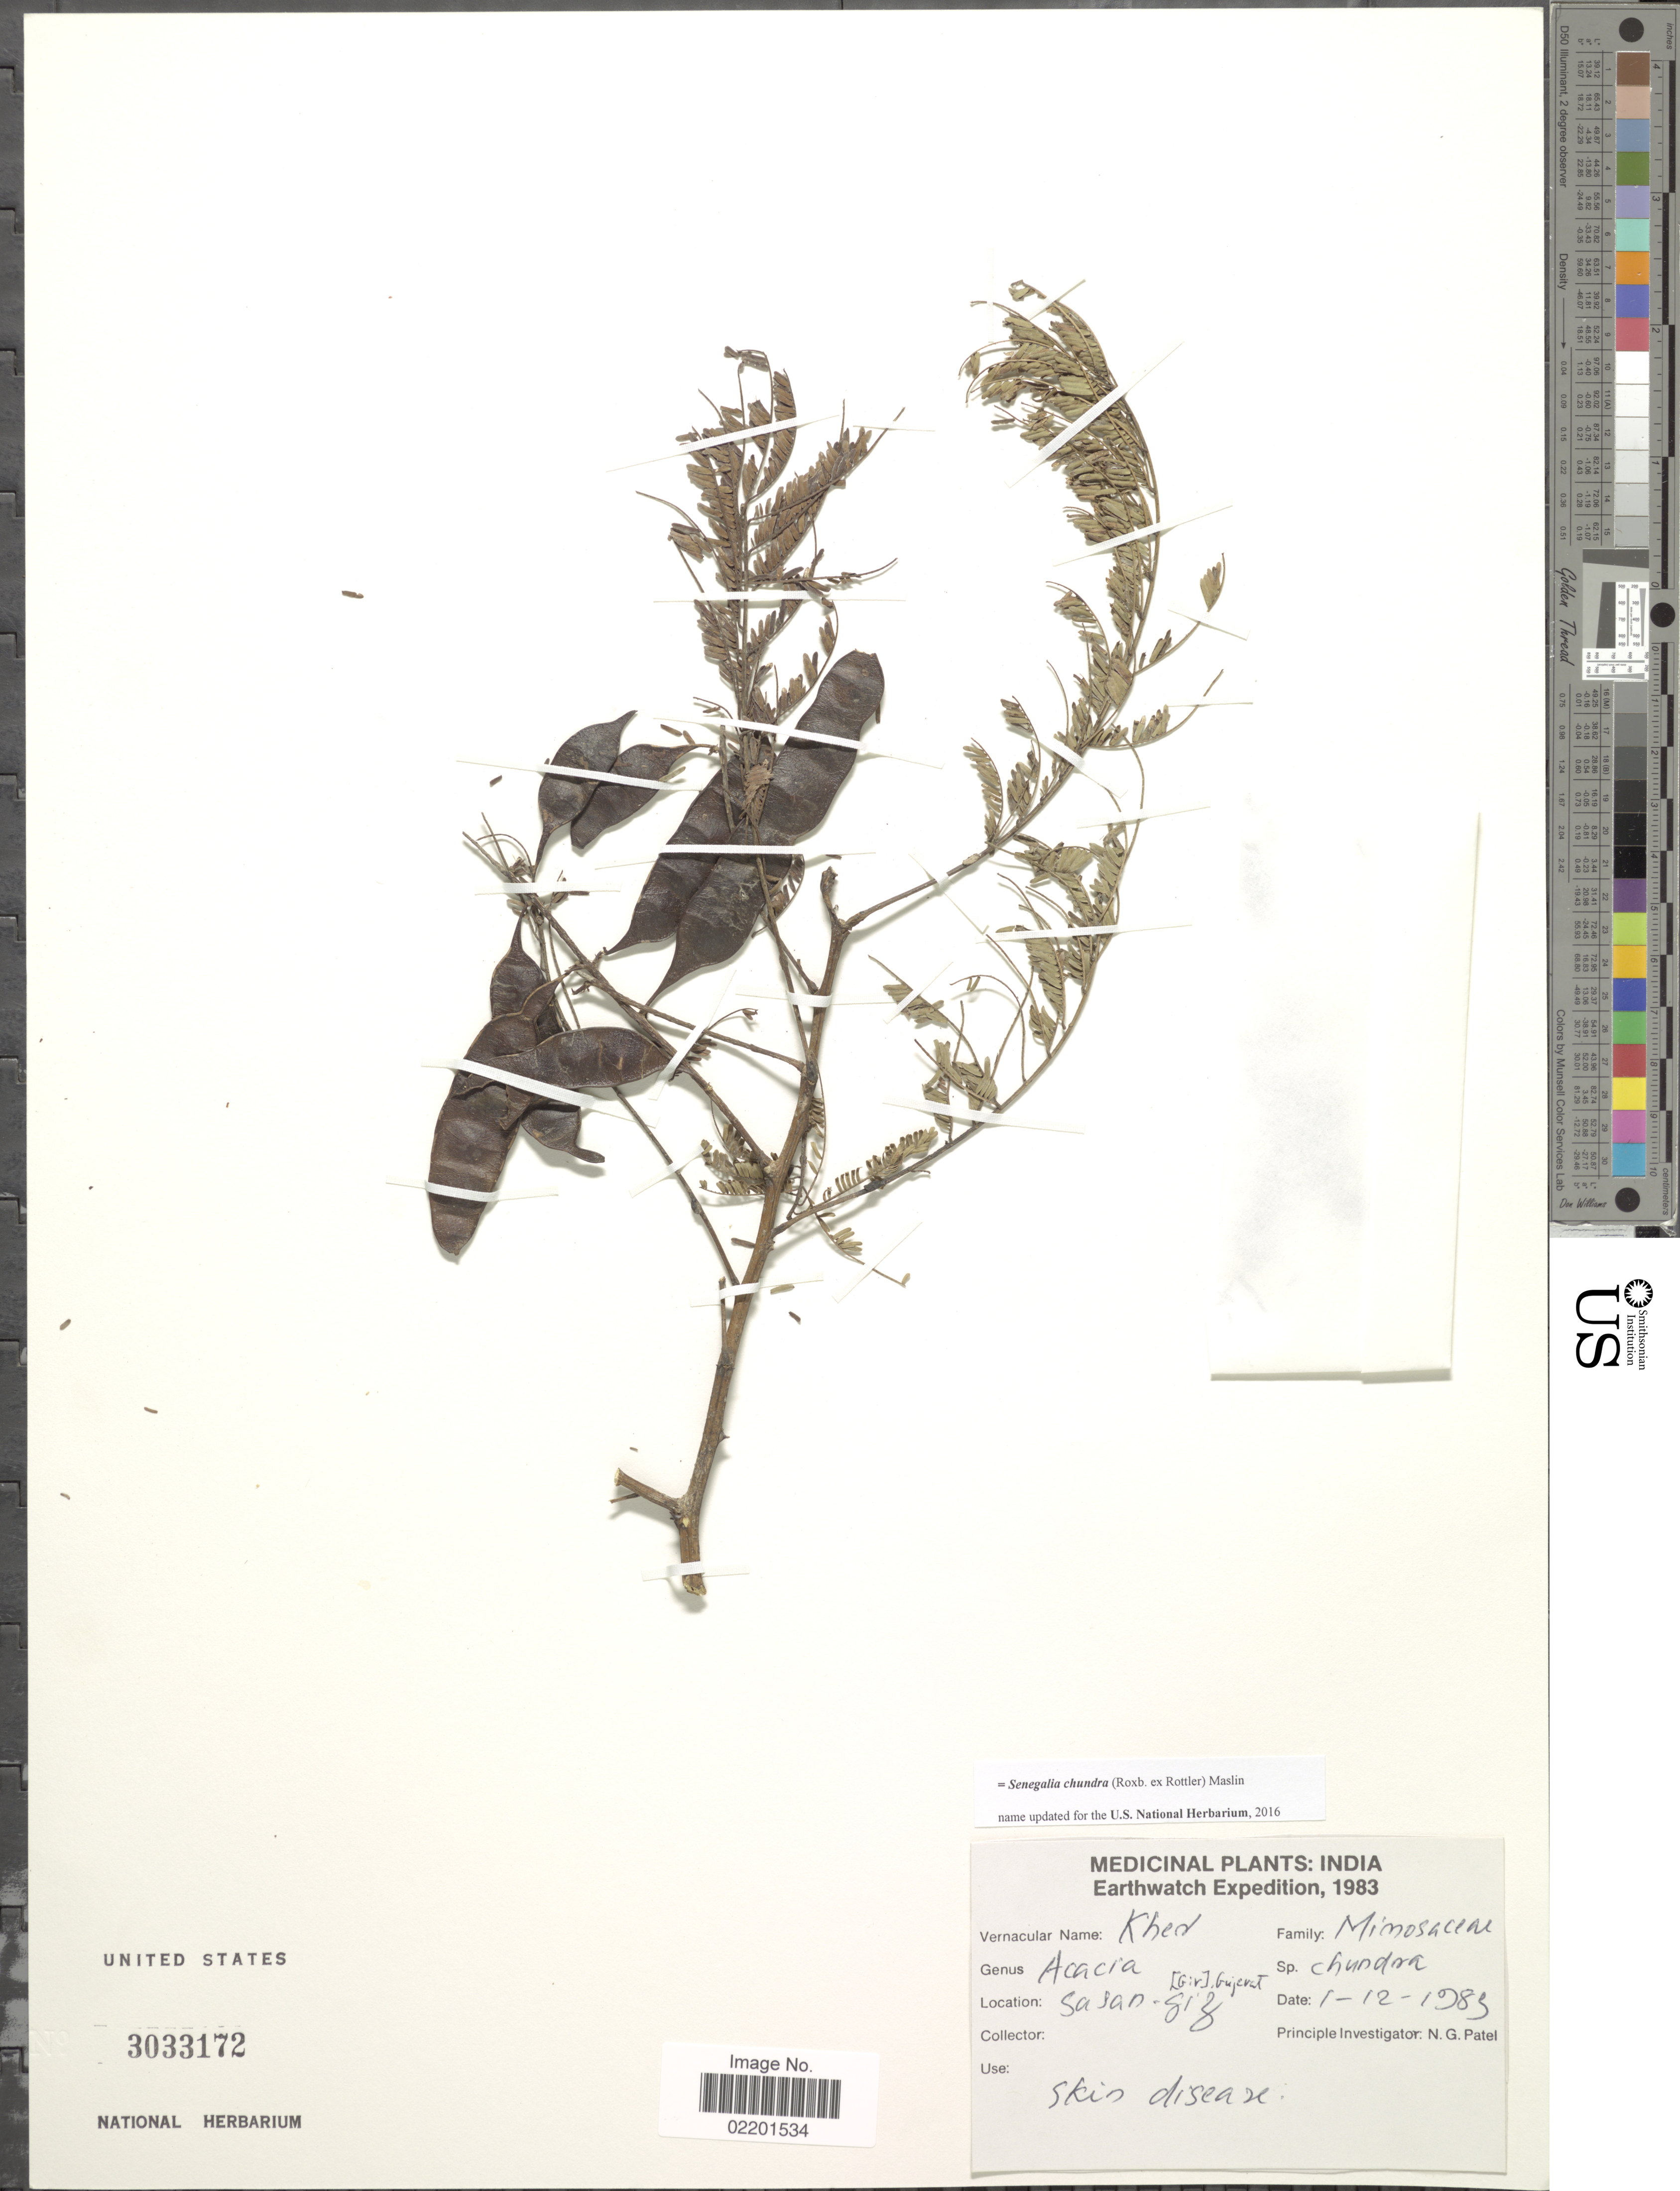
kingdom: Plantae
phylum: Tracheophyta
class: Magnoliopsida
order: Fabales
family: Fabaceae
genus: Senegalia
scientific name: Senegalia chundra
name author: (Roxb. ex Rottler) Maslin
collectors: Earthwatch volunteers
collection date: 1983-12-01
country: India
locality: Medicinal Plants: India. Sasan, Gir, Gujerat, G.Z. [interpreted]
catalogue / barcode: US 3033172